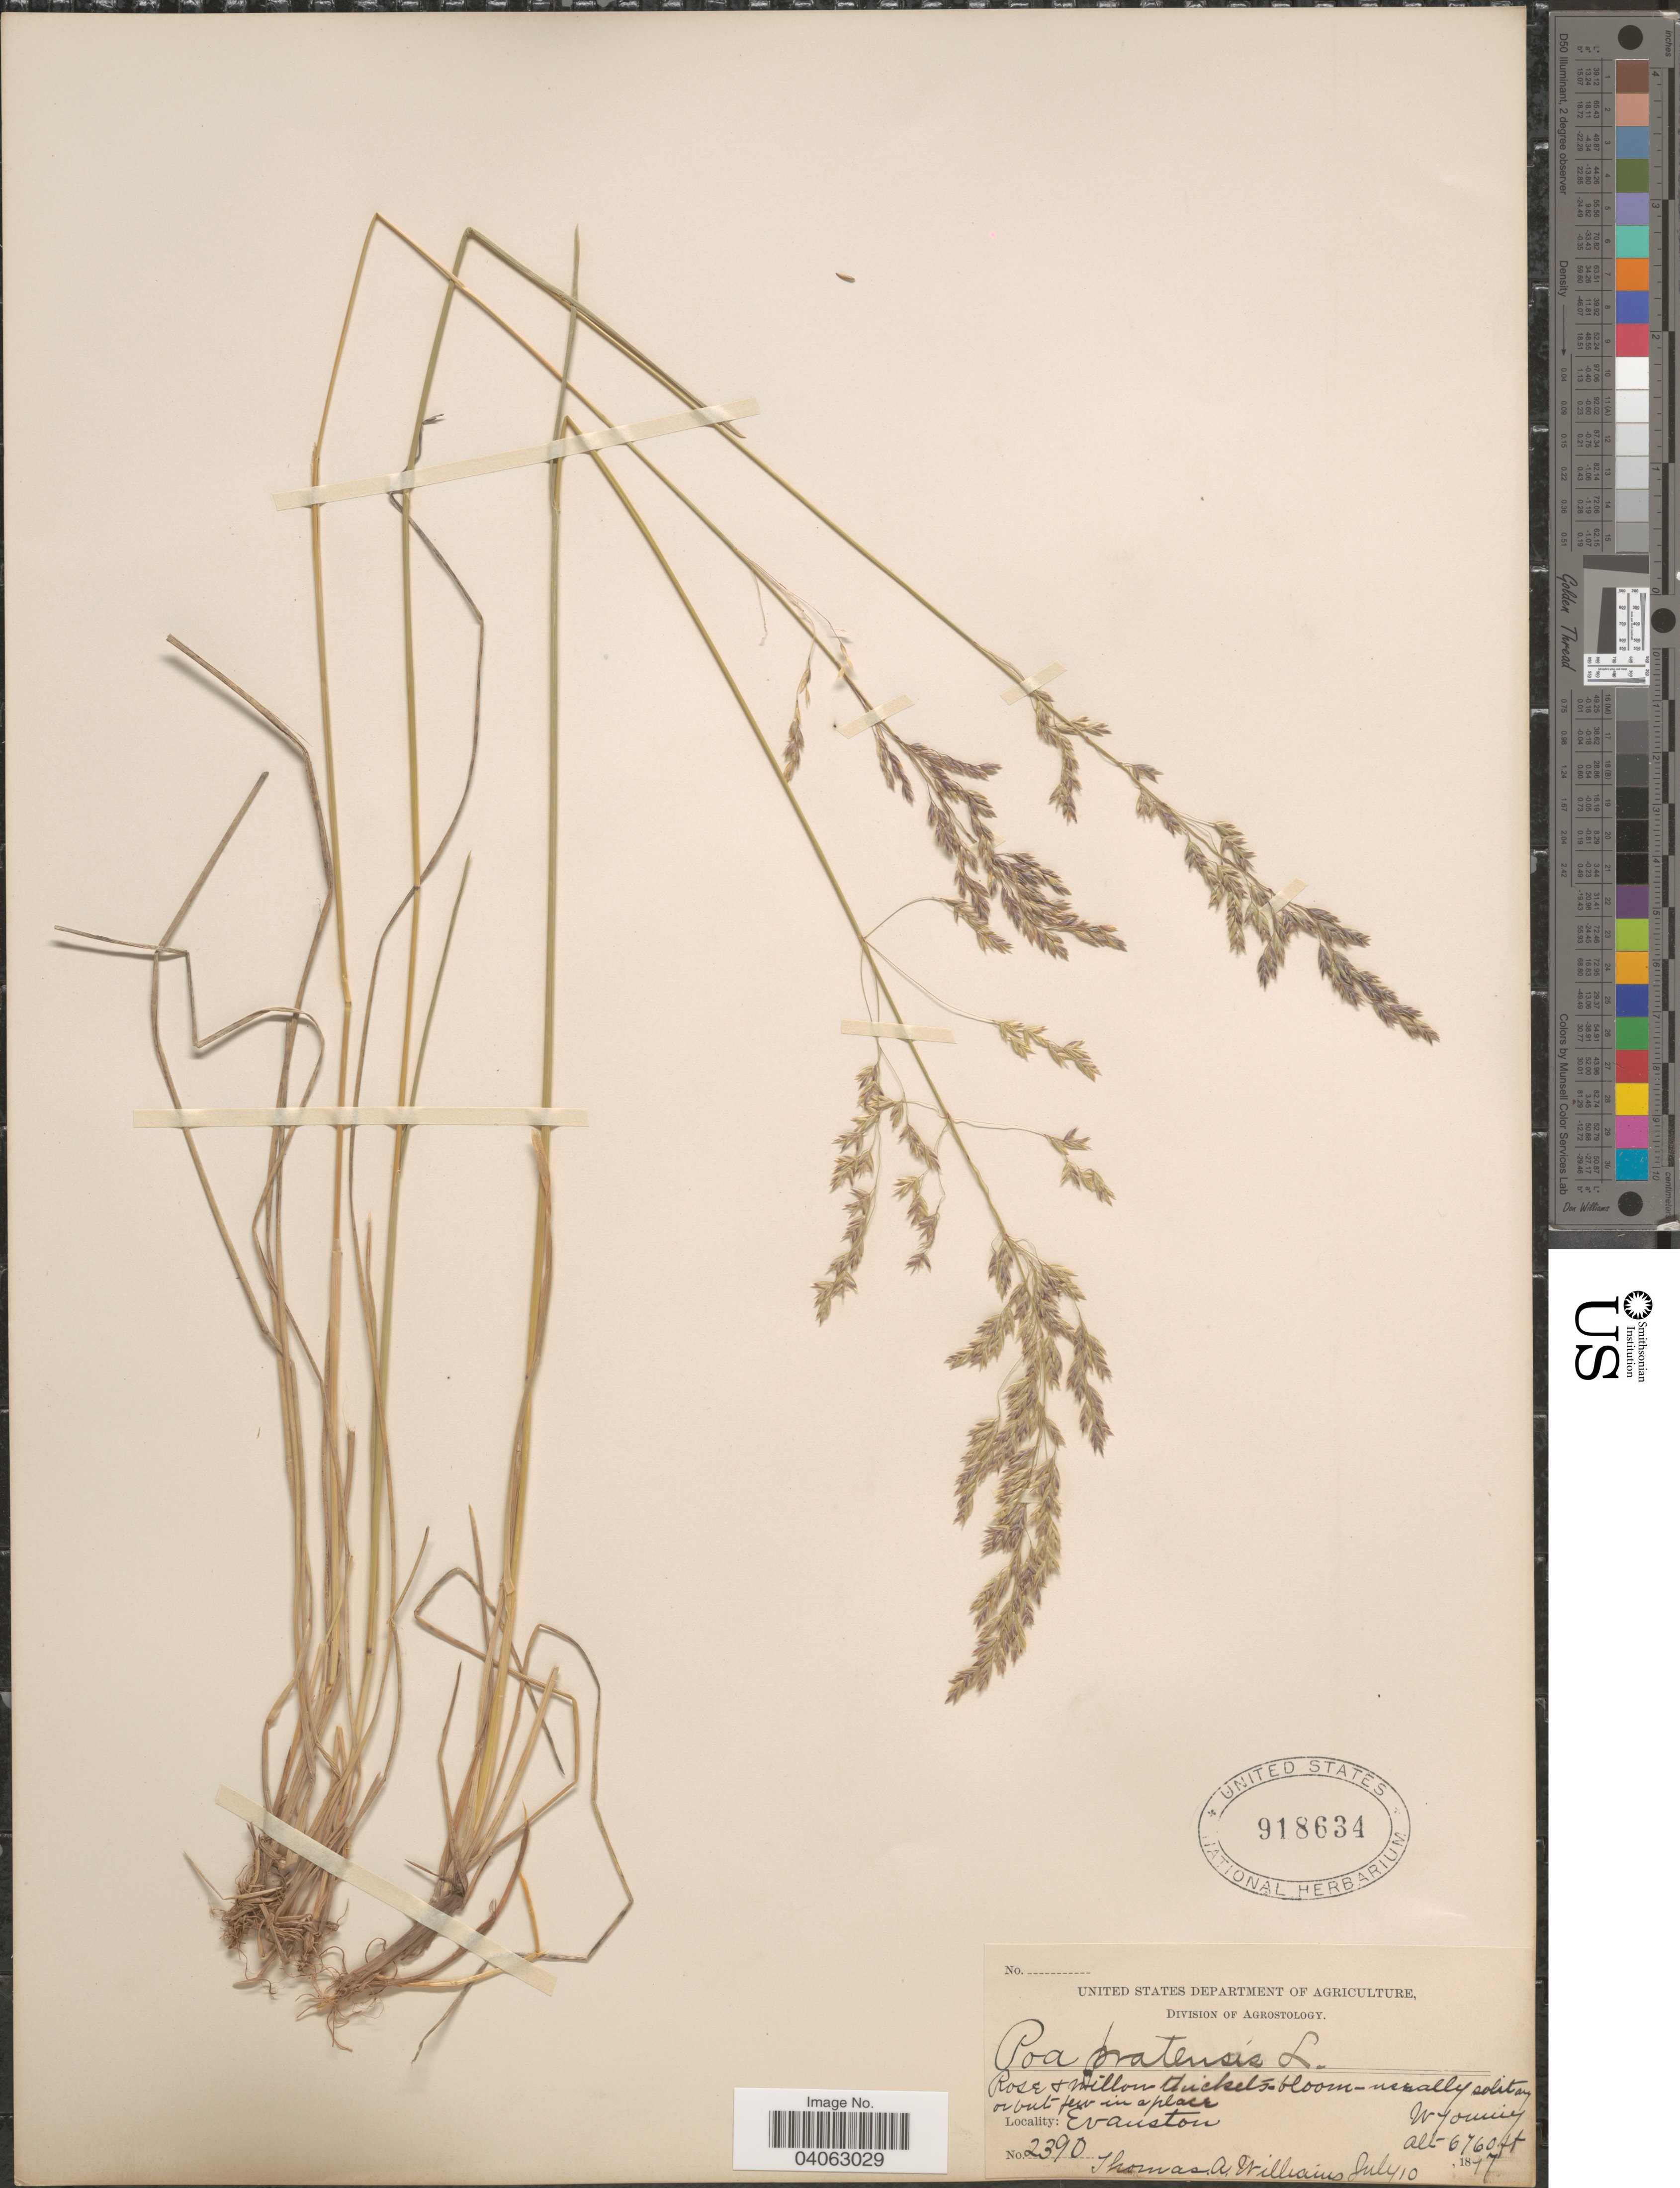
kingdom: Plantae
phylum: Tracheophyta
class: Liliopsida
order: Poales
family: Poaceae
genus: Poa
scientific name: Poa pratensis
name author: L.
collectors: T. A. Williams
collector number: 2390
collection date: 1897-07-10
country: United States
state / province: Wyoming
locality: Evanston.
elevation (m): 2060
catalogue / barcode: US 918634